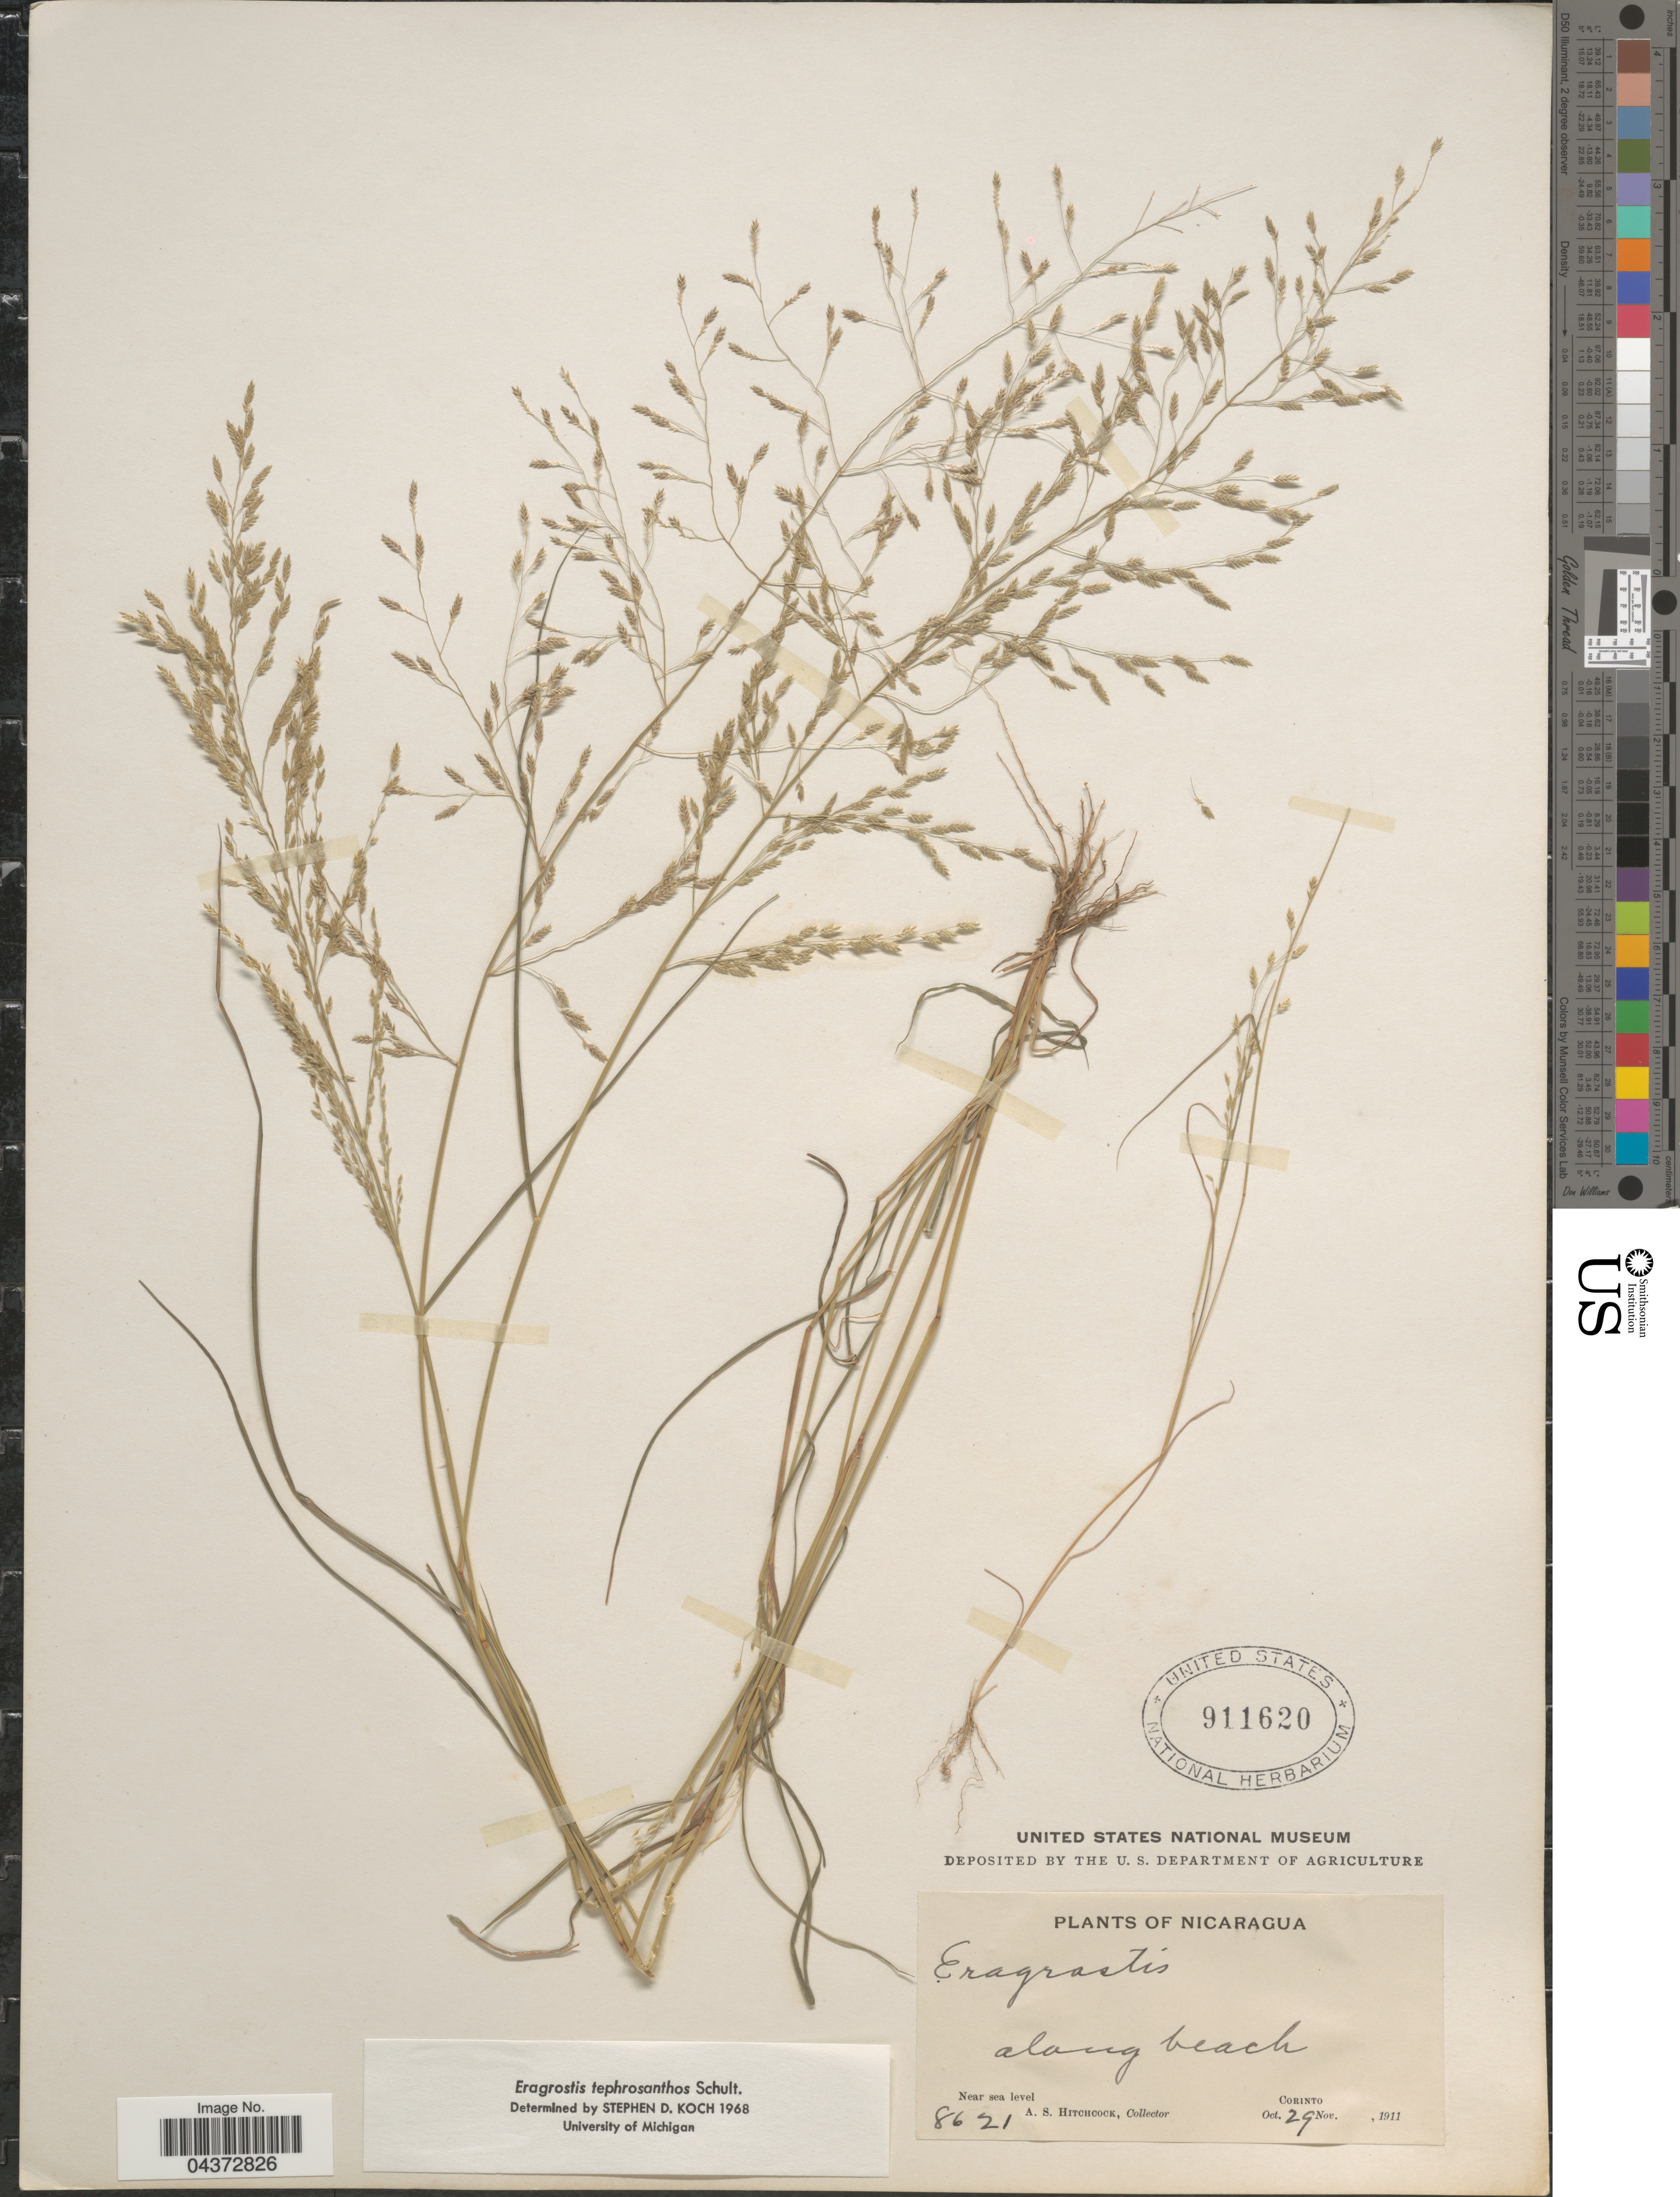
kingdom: Plantae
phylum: Tracheophyta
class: Liliopsida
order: Poales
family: Poaceae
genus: Eragrostis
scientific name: Eragrostis pectinacea var. miserrima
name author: (E. Fourn.) Reeder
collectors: A. S. Hitchcock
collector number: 8621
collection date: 1911-10-29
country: Nicaragua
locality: Along beach. Corinto.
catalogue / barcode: US 911620